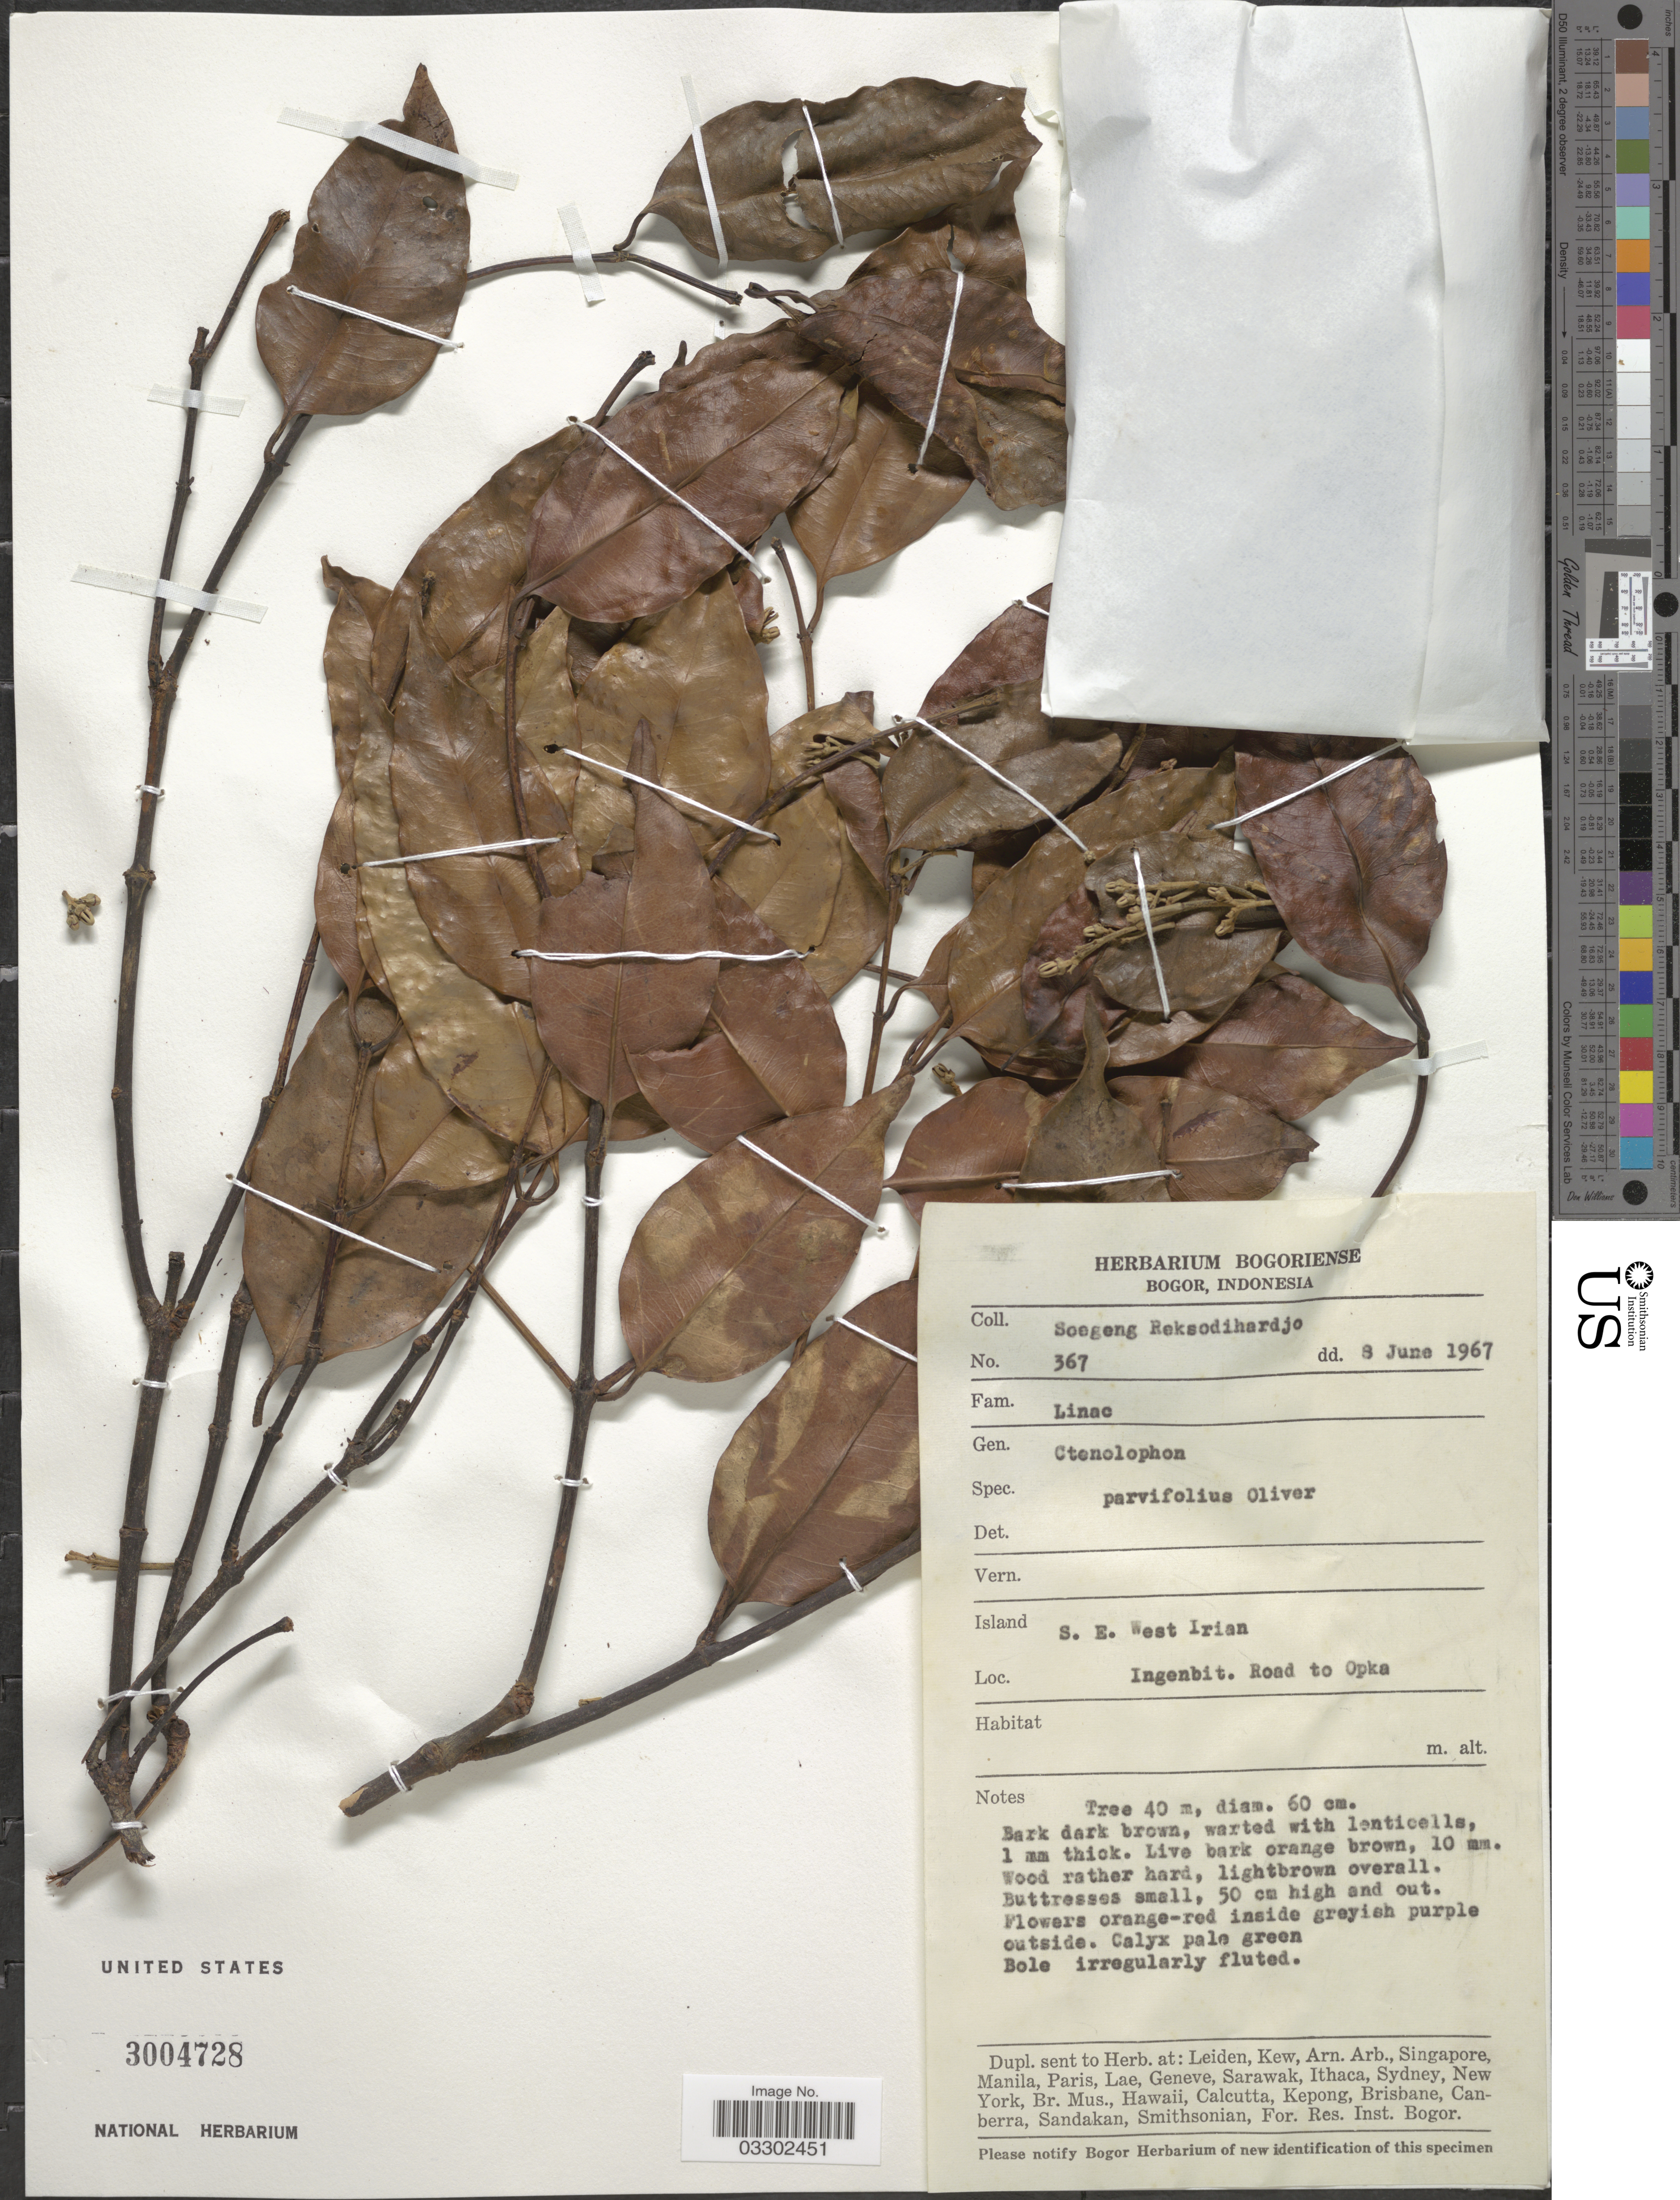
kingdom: Plantae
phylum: Tracheophyta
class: Magnoliopsida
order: Malpighiales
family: Ctenolophonaceae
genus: Ctenolophon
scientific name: Ctenolophon parvifolius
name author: Oliv.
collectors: S. Reksodihardjo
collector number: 367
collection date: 1967-06-08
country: Indonesia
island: New Guinea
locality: Island S.E. West Irian. Ingenbit. Road to Opka.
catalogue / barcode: US 3004728